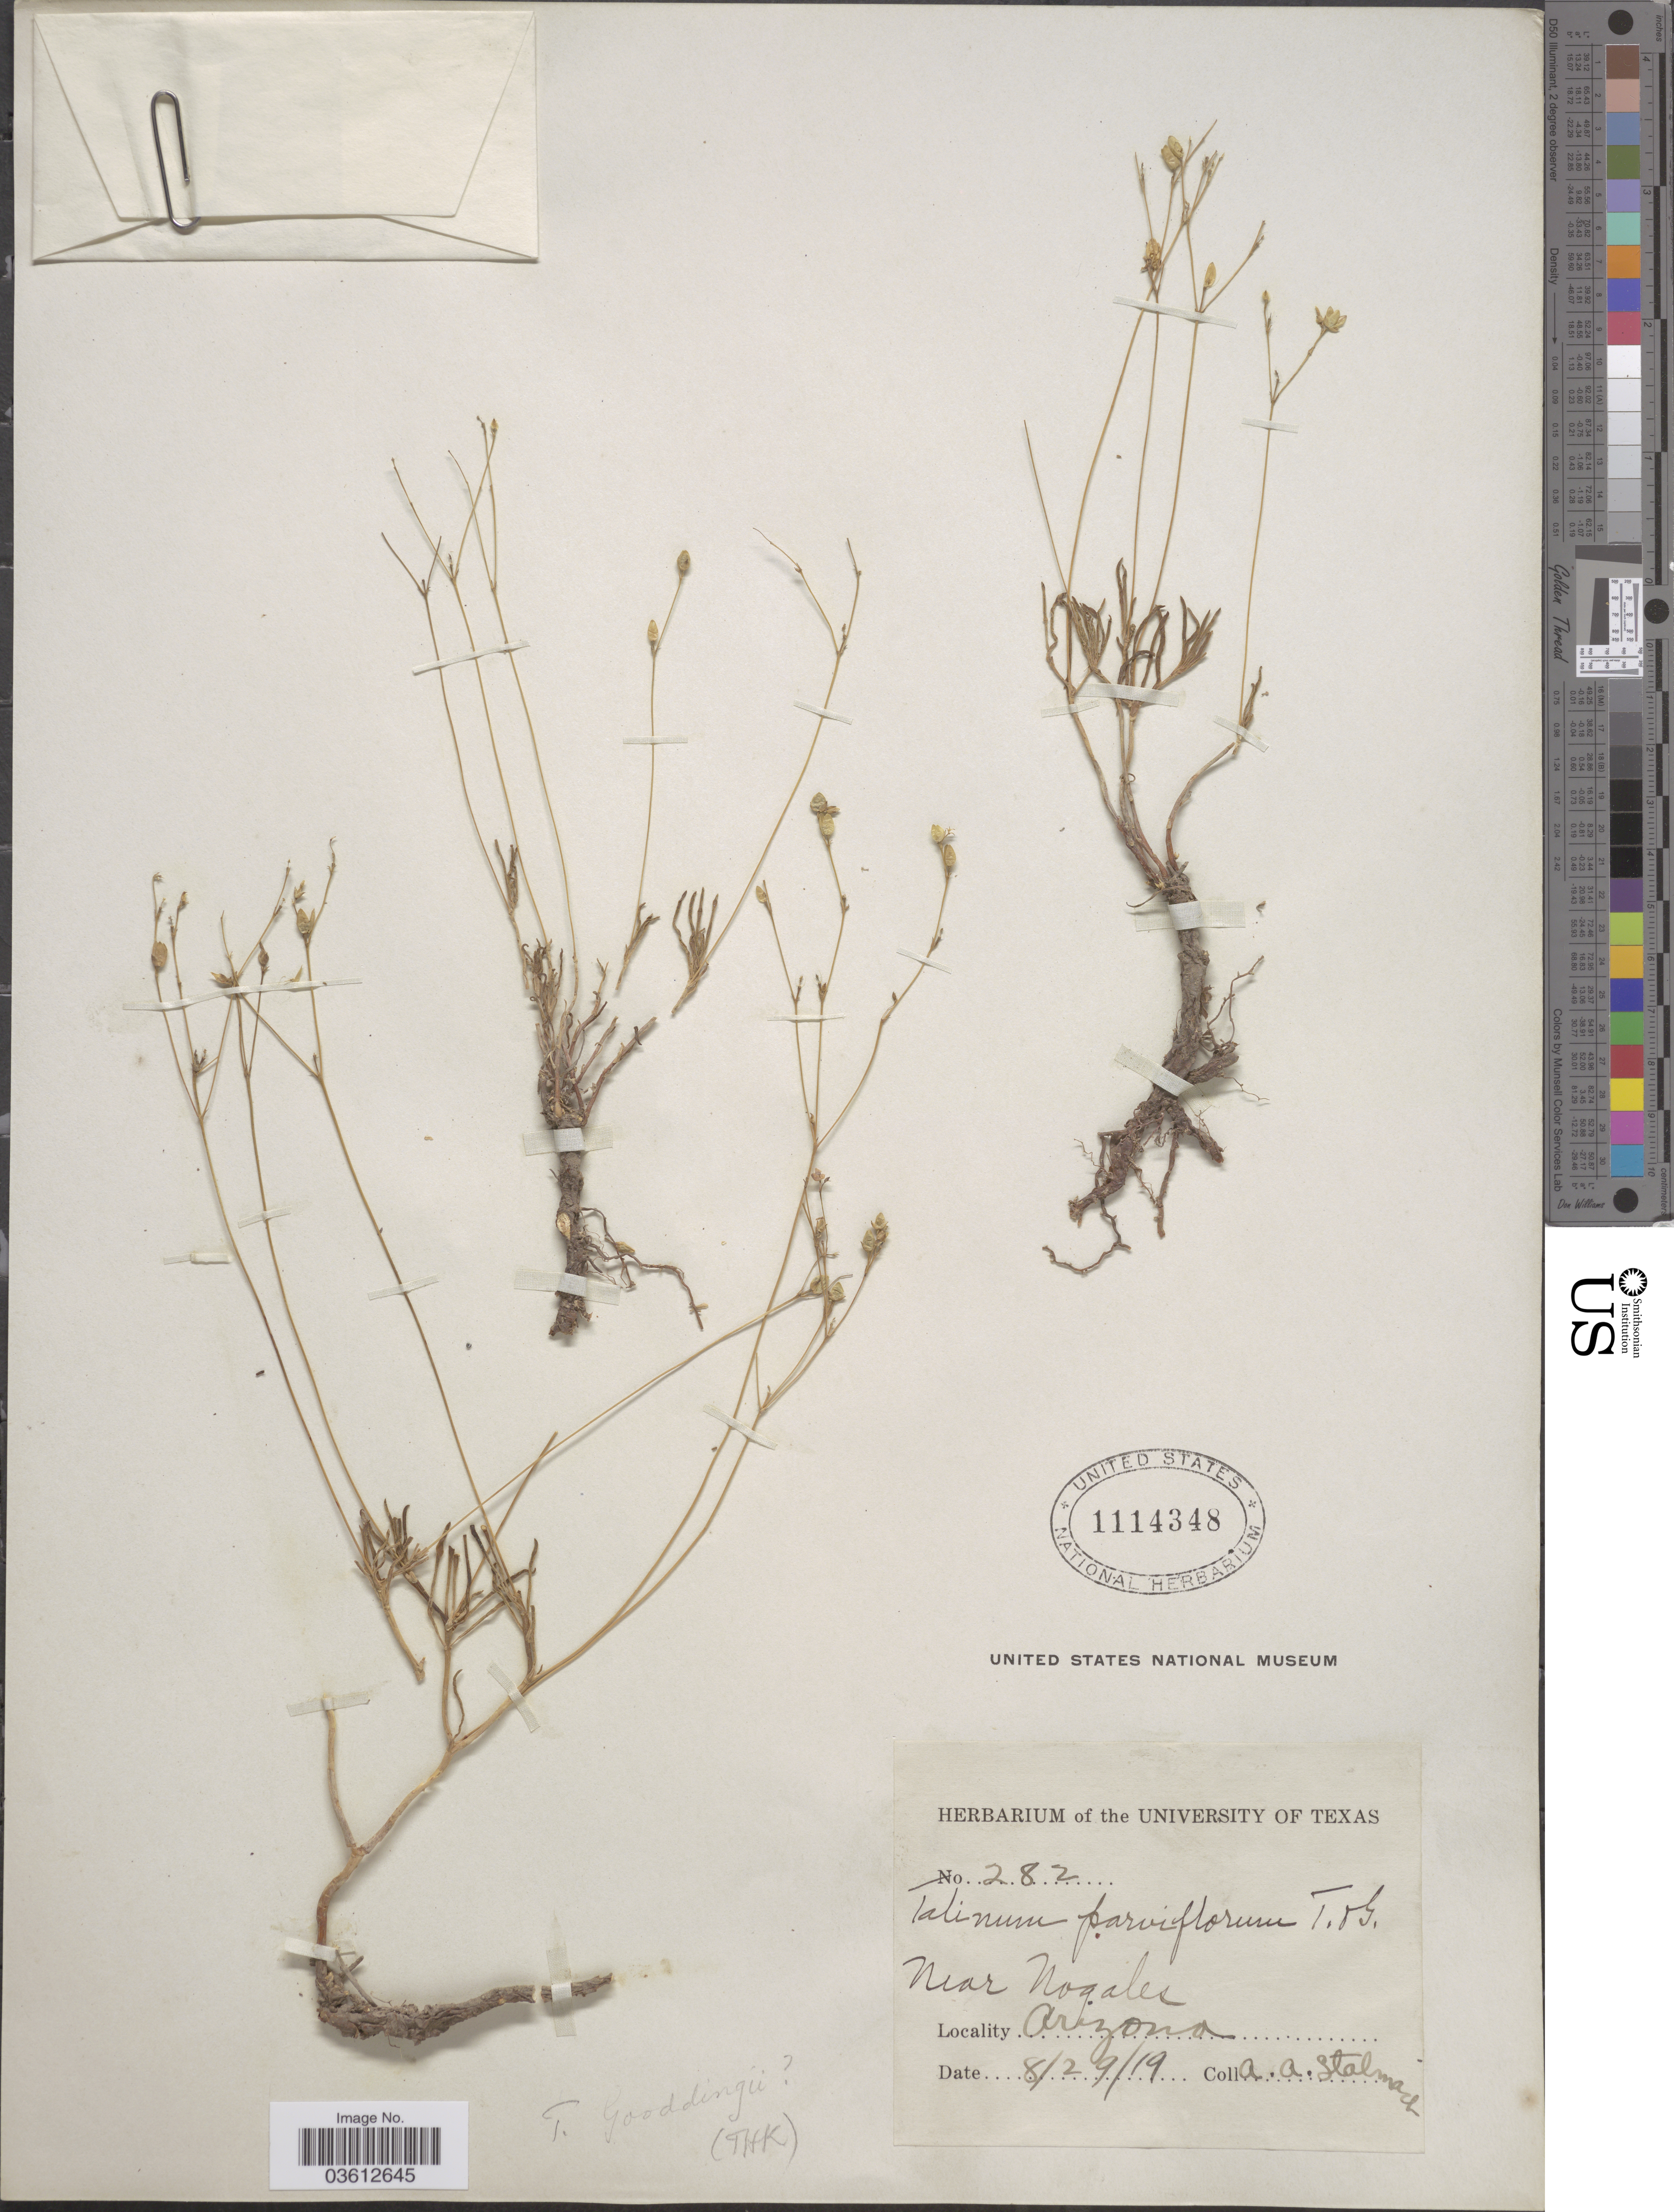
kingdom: Plantae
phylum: Tracheophyta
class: Magnoliopsida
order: Caryophyllales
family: Talinaceae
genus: Talinum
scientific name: Talinum parviflorum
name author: Nutt.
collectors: A. Stalmach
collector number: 282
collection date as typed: Transcribed d/m/y: 29/8/19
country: United States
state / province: Arizona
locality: Near Nogales.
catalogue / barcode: US 1114348